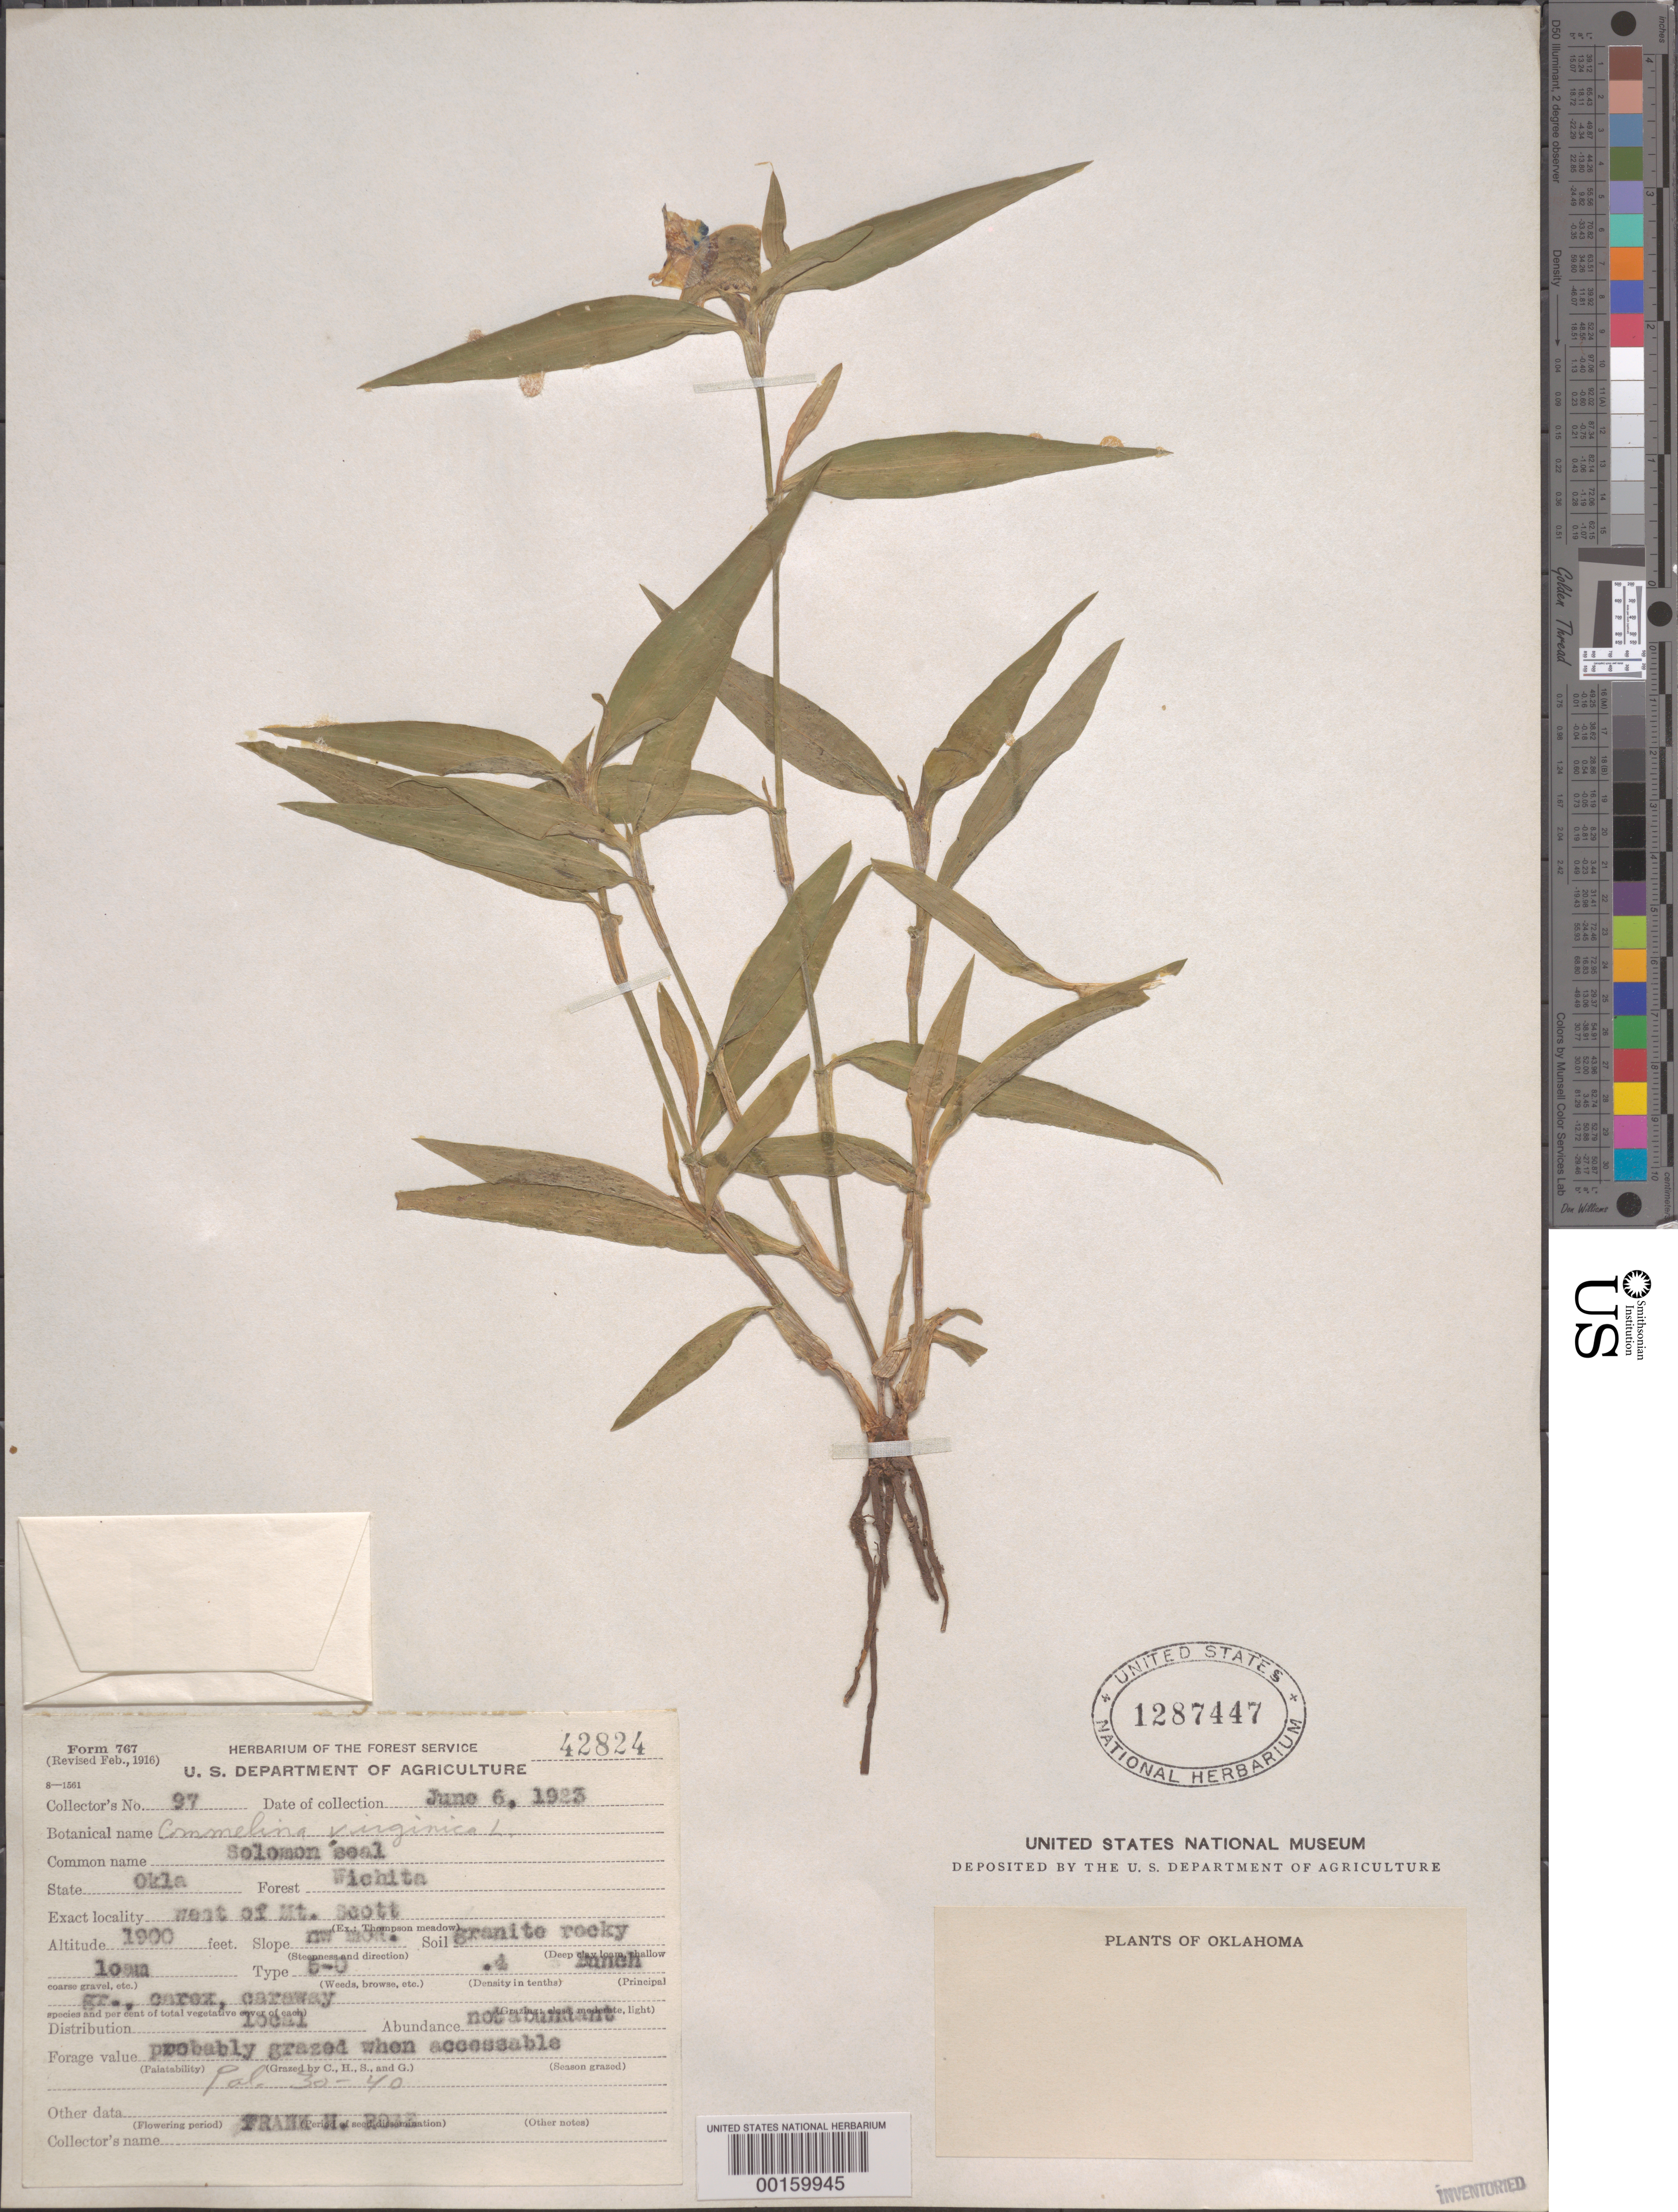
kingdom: Plantae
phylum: Tracheophyta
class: Liliopsida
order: Commelinales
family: Commelinaceae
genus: Commelina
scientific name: Commelina erecta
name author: L.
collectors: F. Ross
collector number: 97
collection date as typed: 06 Jun 1923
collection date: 1923-06-06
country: United States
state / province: Oklahoma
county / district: Comanche / Kiowa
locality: W of mt. scott, wichita forest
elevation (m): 580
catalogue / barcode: US 1287447